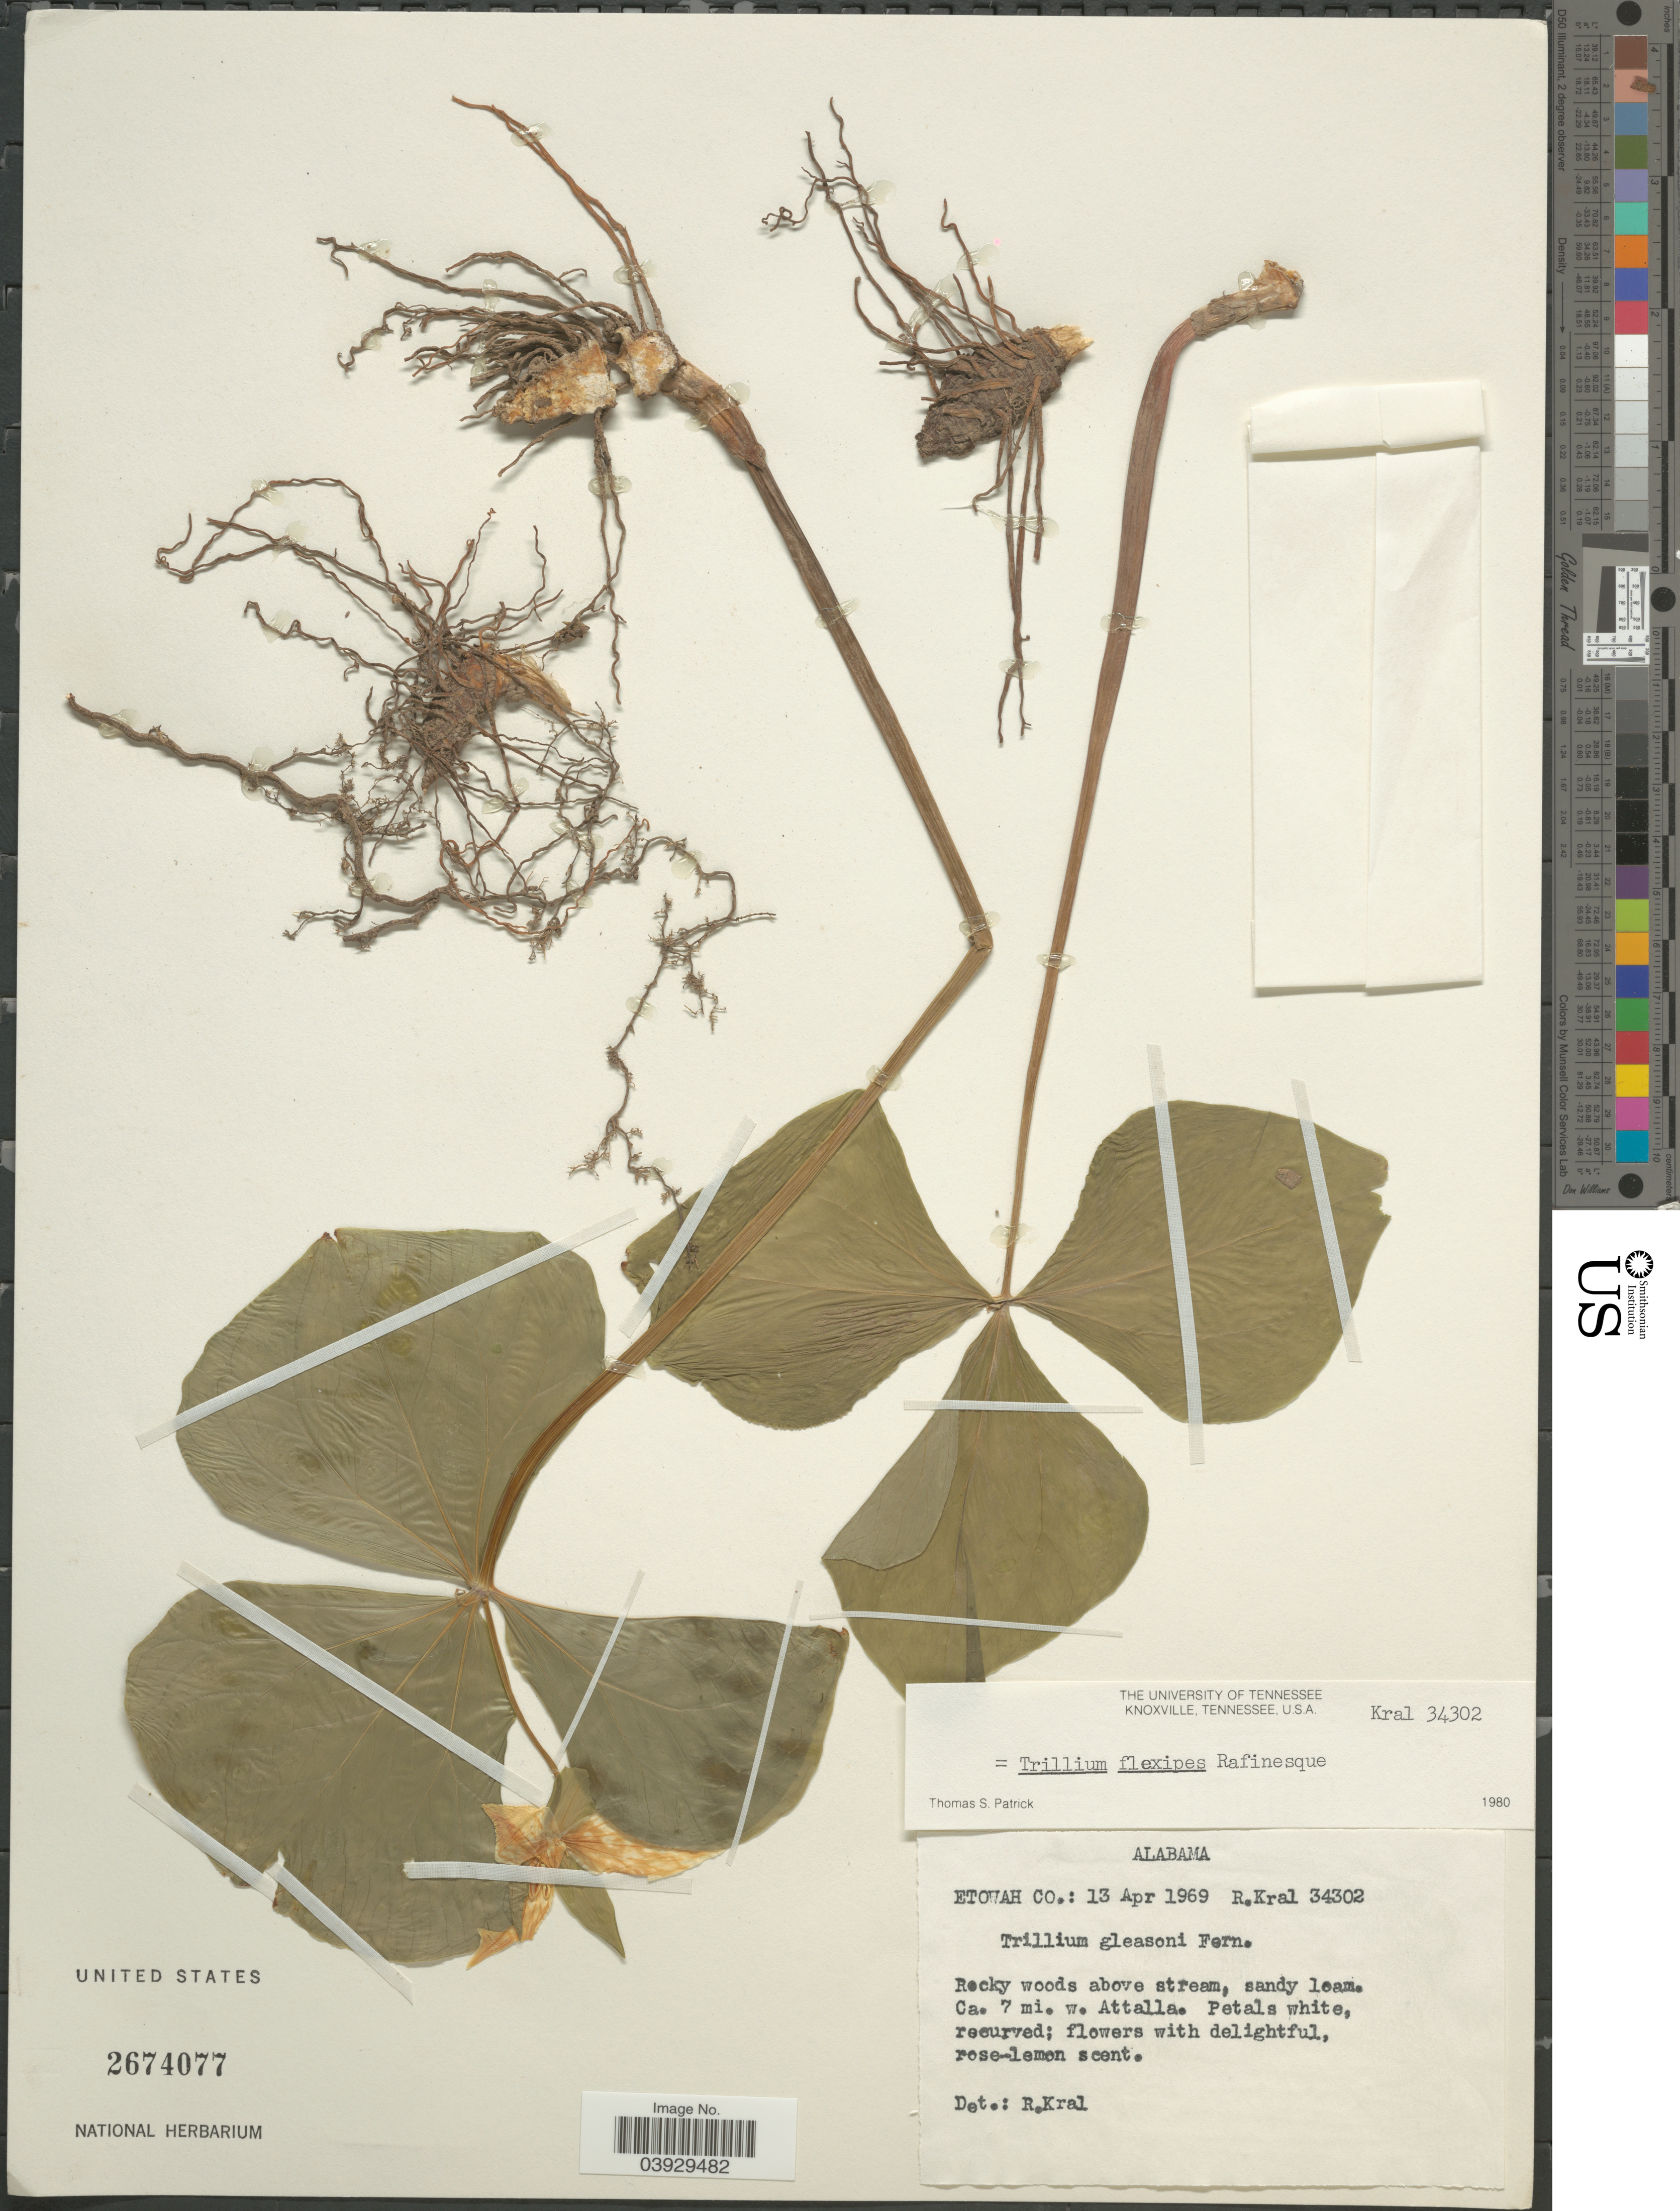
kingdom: Plantae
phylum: Tracheophyta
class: Liliopsida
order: Liliales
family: Melanthiaceae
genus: Trillium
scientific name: Trillium flexipes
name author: Raf.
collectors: R. Kral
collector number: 34302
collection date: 1969-04-13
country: United States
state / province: Alabama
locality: Etowah Co. Ca. 7 mi. w. Attalla.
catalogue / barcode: US 2674077